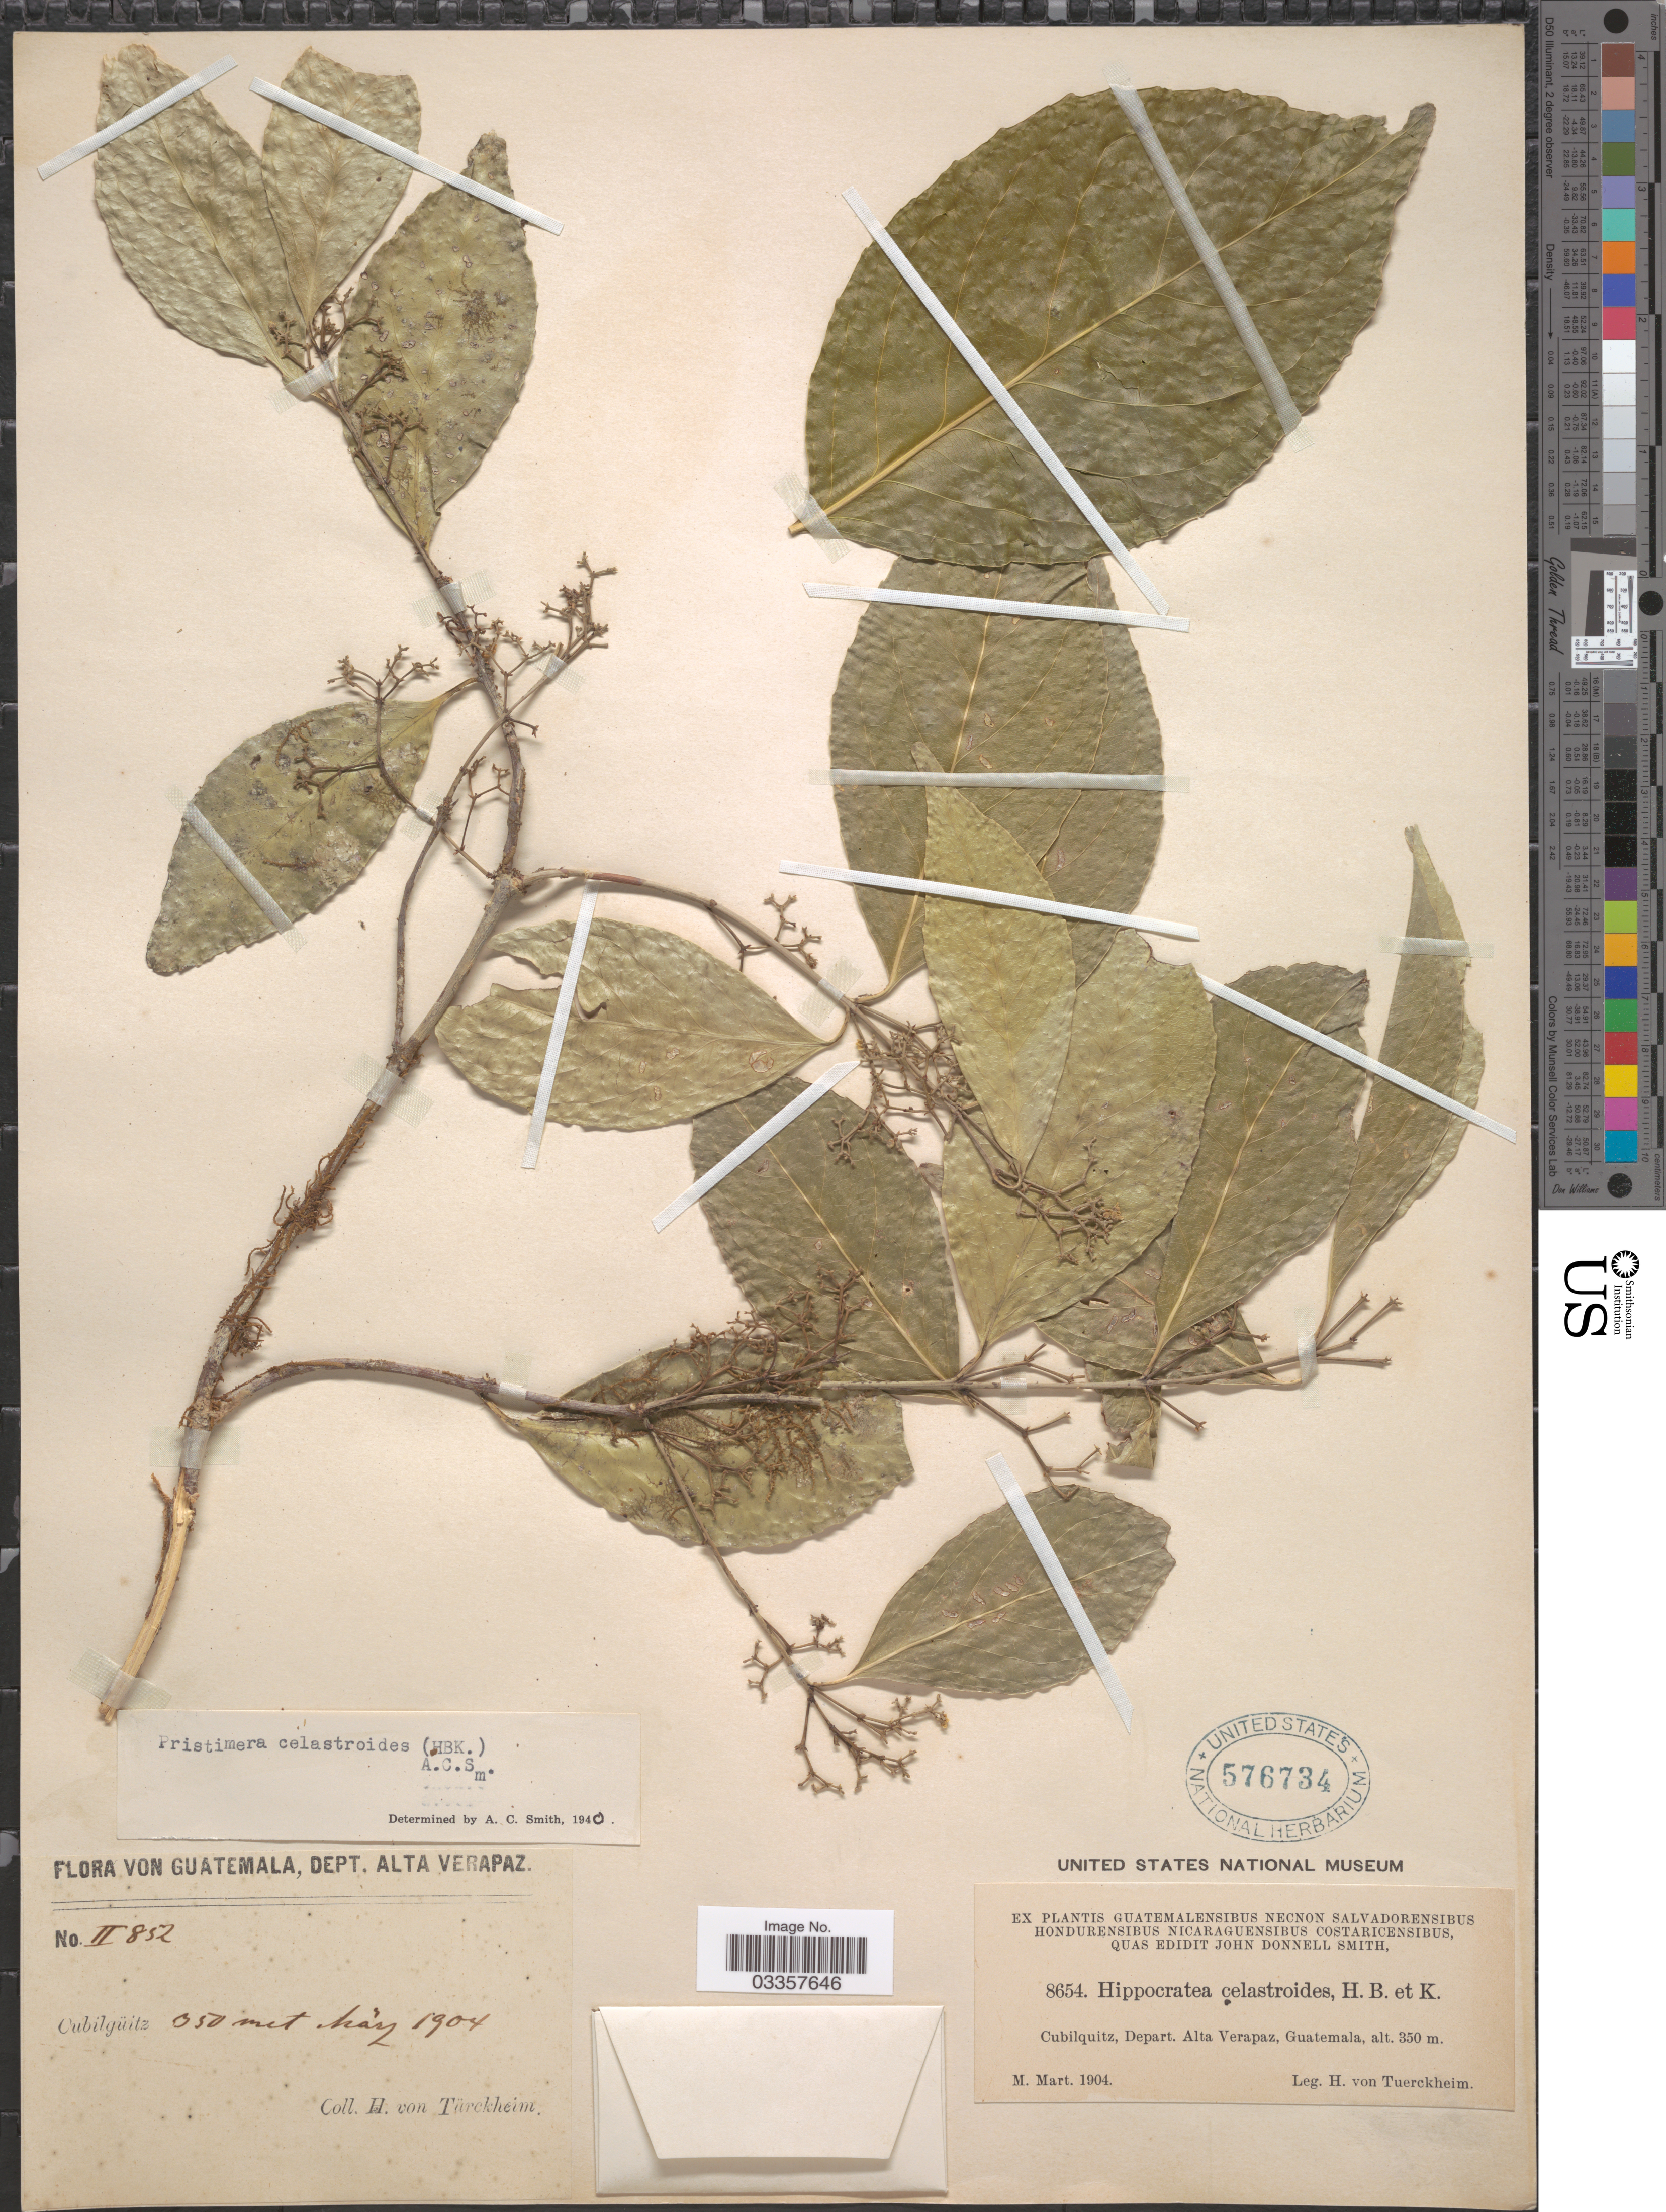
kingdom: Plantae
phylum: Tracheophyta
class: Magnoliopsida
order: Celastrales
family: Celastraceae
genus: Pristimera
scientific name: Pristimera celastroides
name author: (Kunth) A.C. Sm.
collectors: H. von Tuerckheim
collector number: II852/8654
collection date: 1904-03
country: Guatemala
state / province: Alta Verapaz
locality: Cubilquitz, Depart. Alta Verapaz.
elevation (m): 350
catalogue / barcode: US 576734